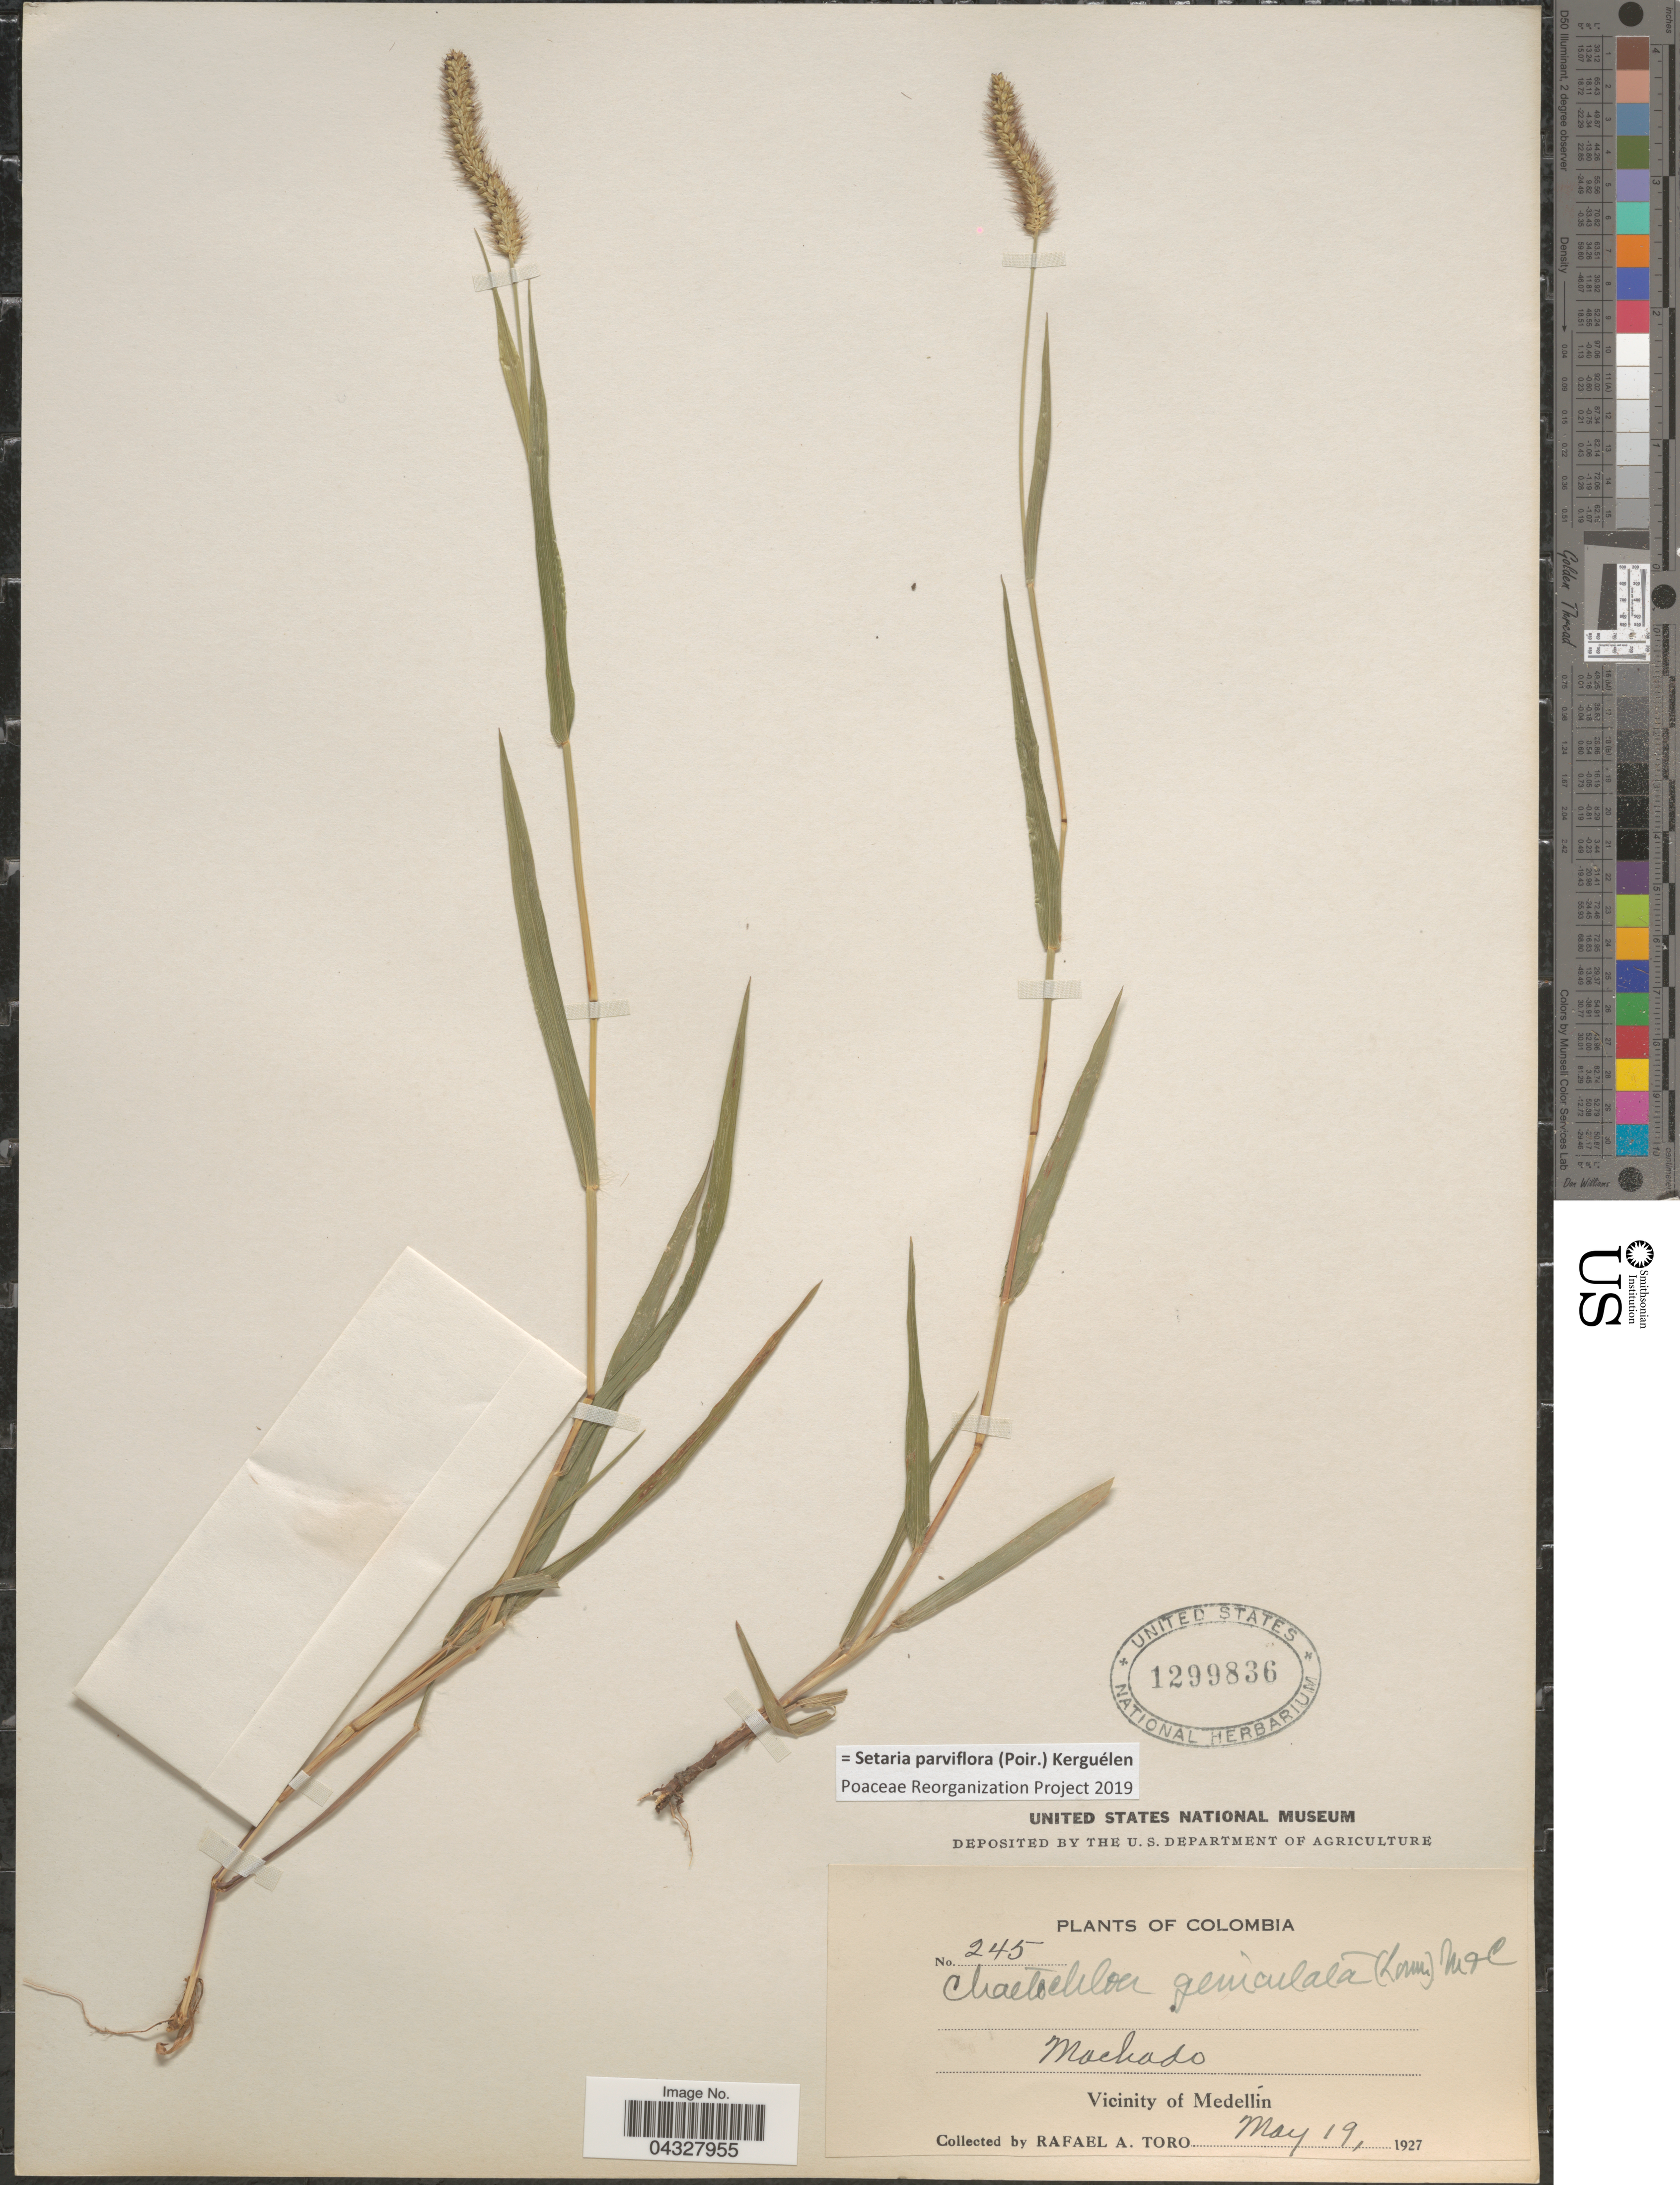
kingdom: Plantae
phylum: Tracheophyta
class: Liliopsida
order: Poales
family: Poaceae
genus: Setaria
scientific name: Setaria parviflora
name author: (Poir.) Kerguélen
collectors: R. A. Toro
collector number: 245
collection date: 1927-05-19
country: Colombia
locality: Machado. Vicinity of Medellín.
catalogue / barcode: US 1299836